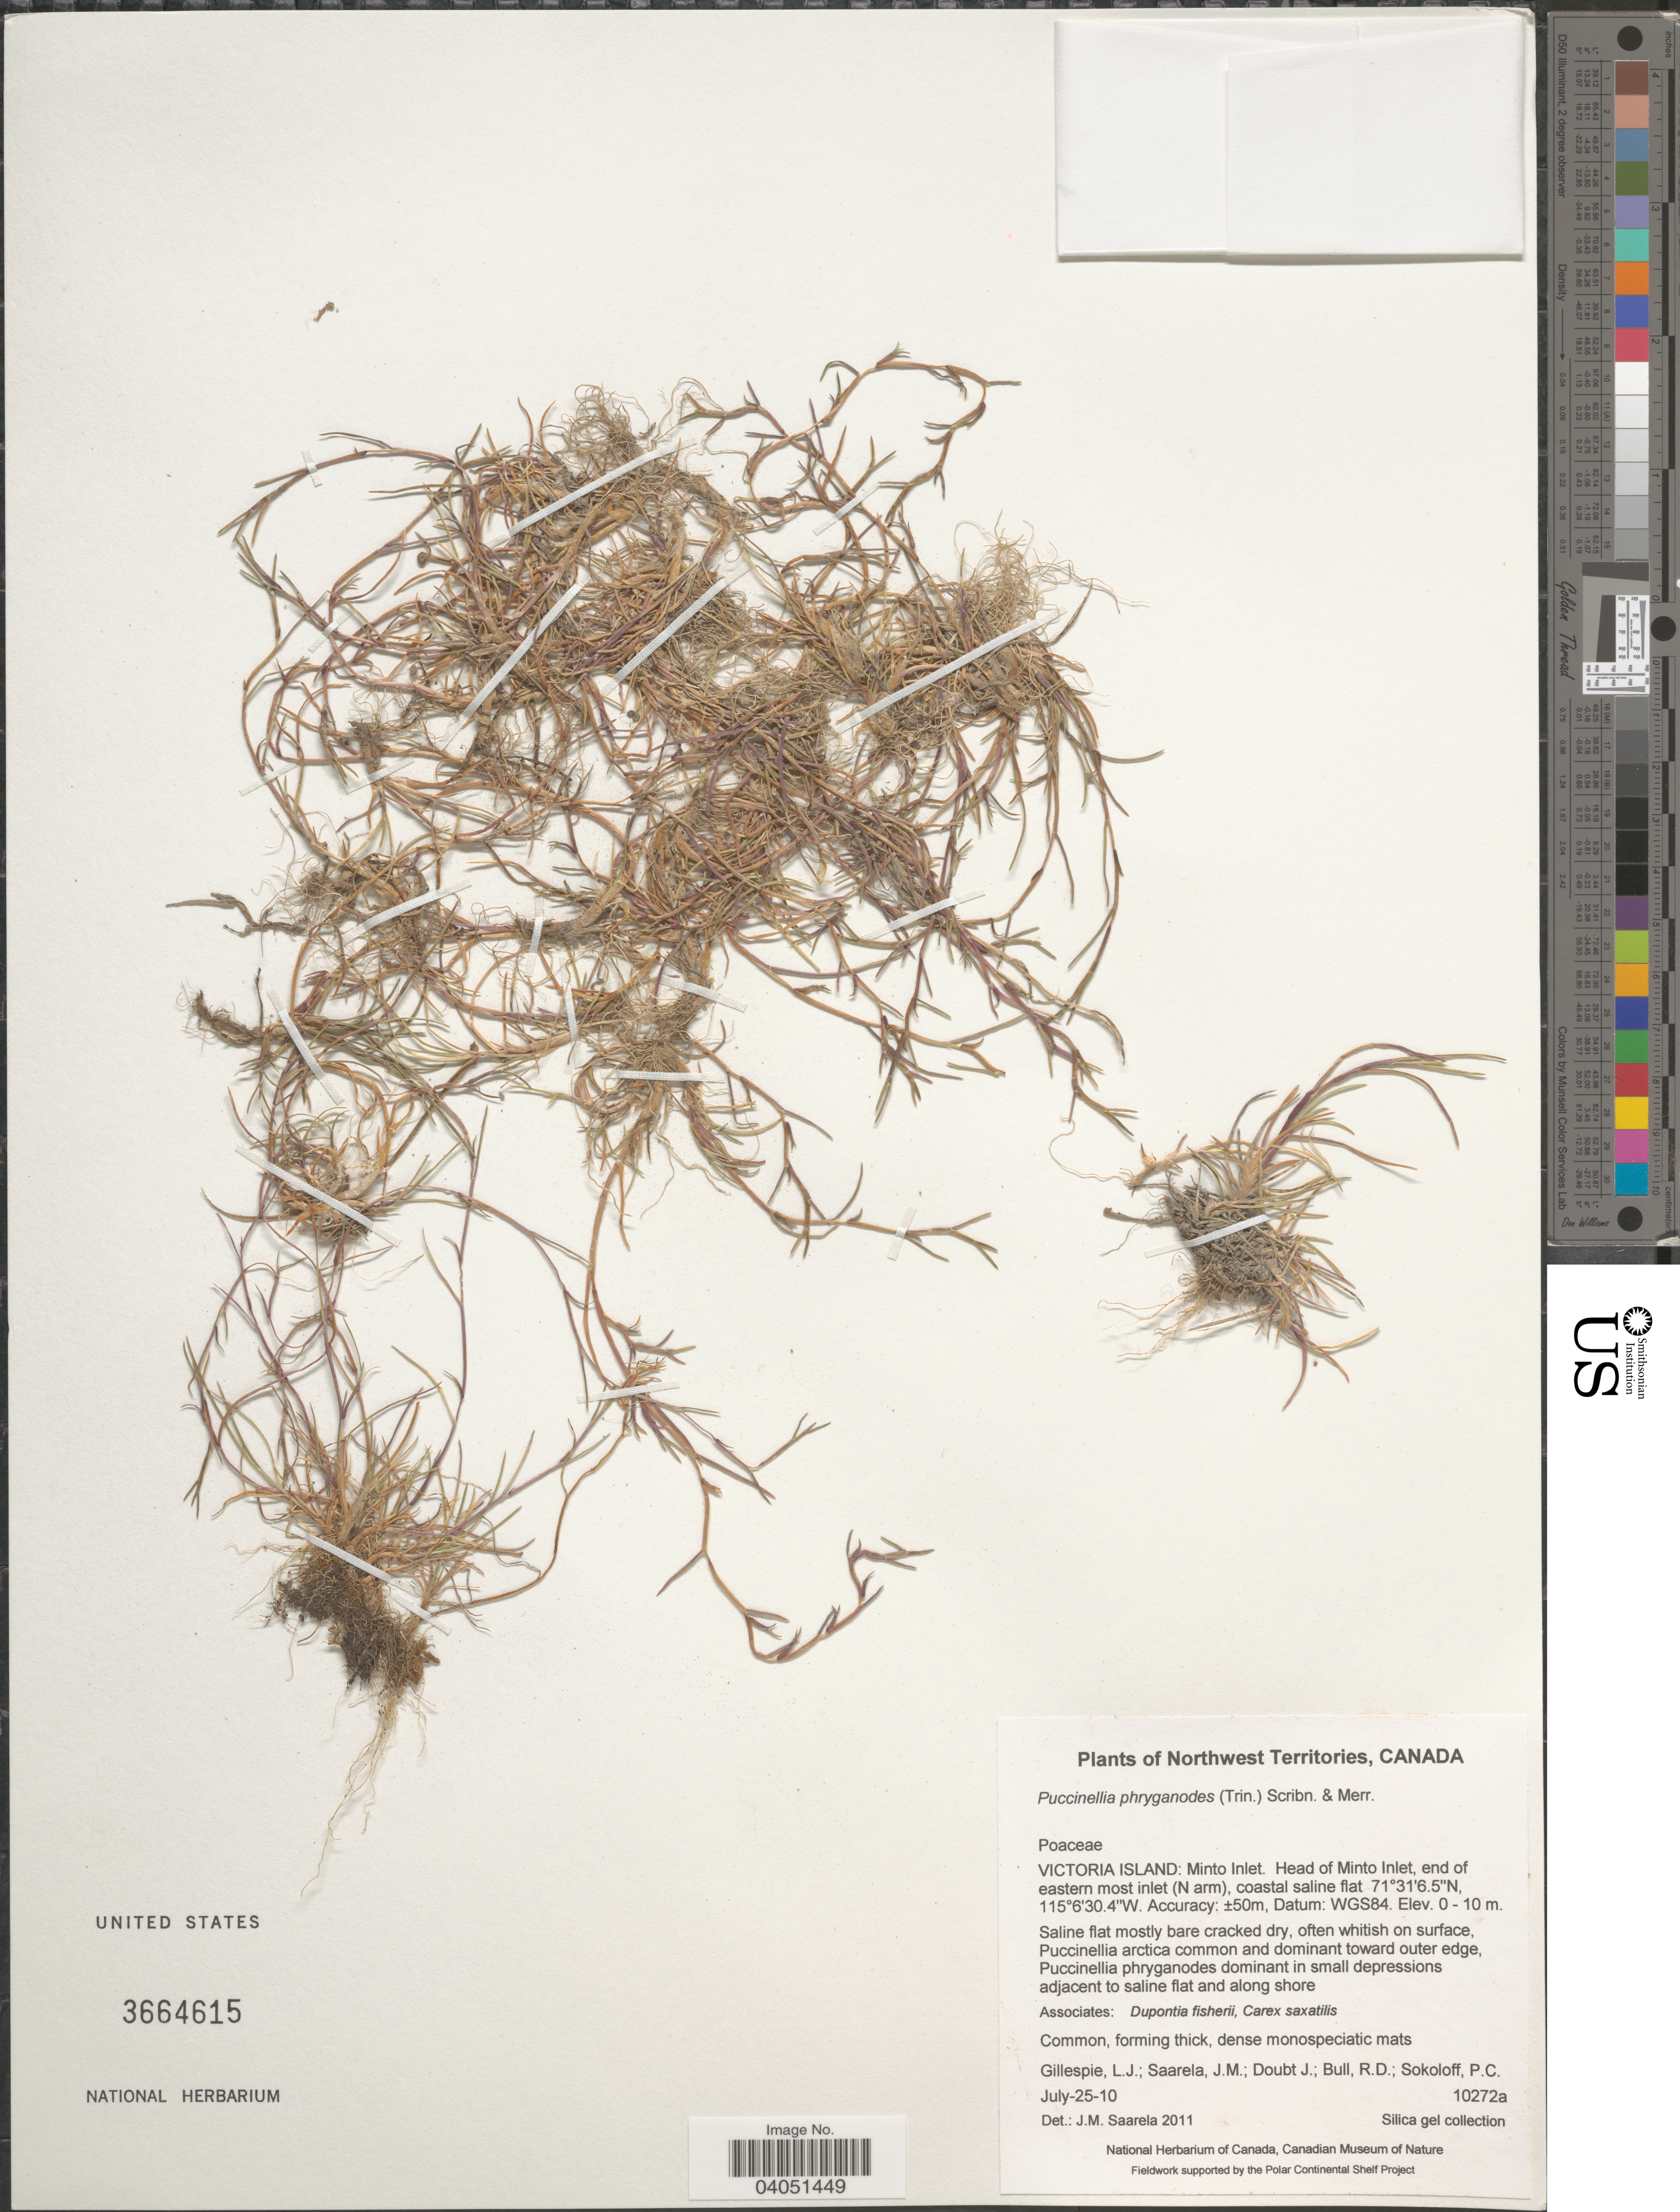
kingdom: Plantae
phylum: Tracheophyta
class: Liliopsida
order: Poales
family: Poaceae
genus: Puccinellia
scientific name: Puccinellia phryganodes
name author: (Trin.) Scribn. & Merr.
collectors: L. Gillespie, J. Saarela, J. Doubt, R. Bull & P. Sokoloff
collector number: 10272a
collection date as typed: Transcribed d/m/y: 25/7/10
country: Canada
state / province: Northwest Territories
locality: Victoria Island: Minto Inlet. Head of Minto Inlet, end of eastern most inlet (N arm), coastal saline flat. Datum: WGS84.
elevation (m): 0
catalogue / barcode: US 3664615